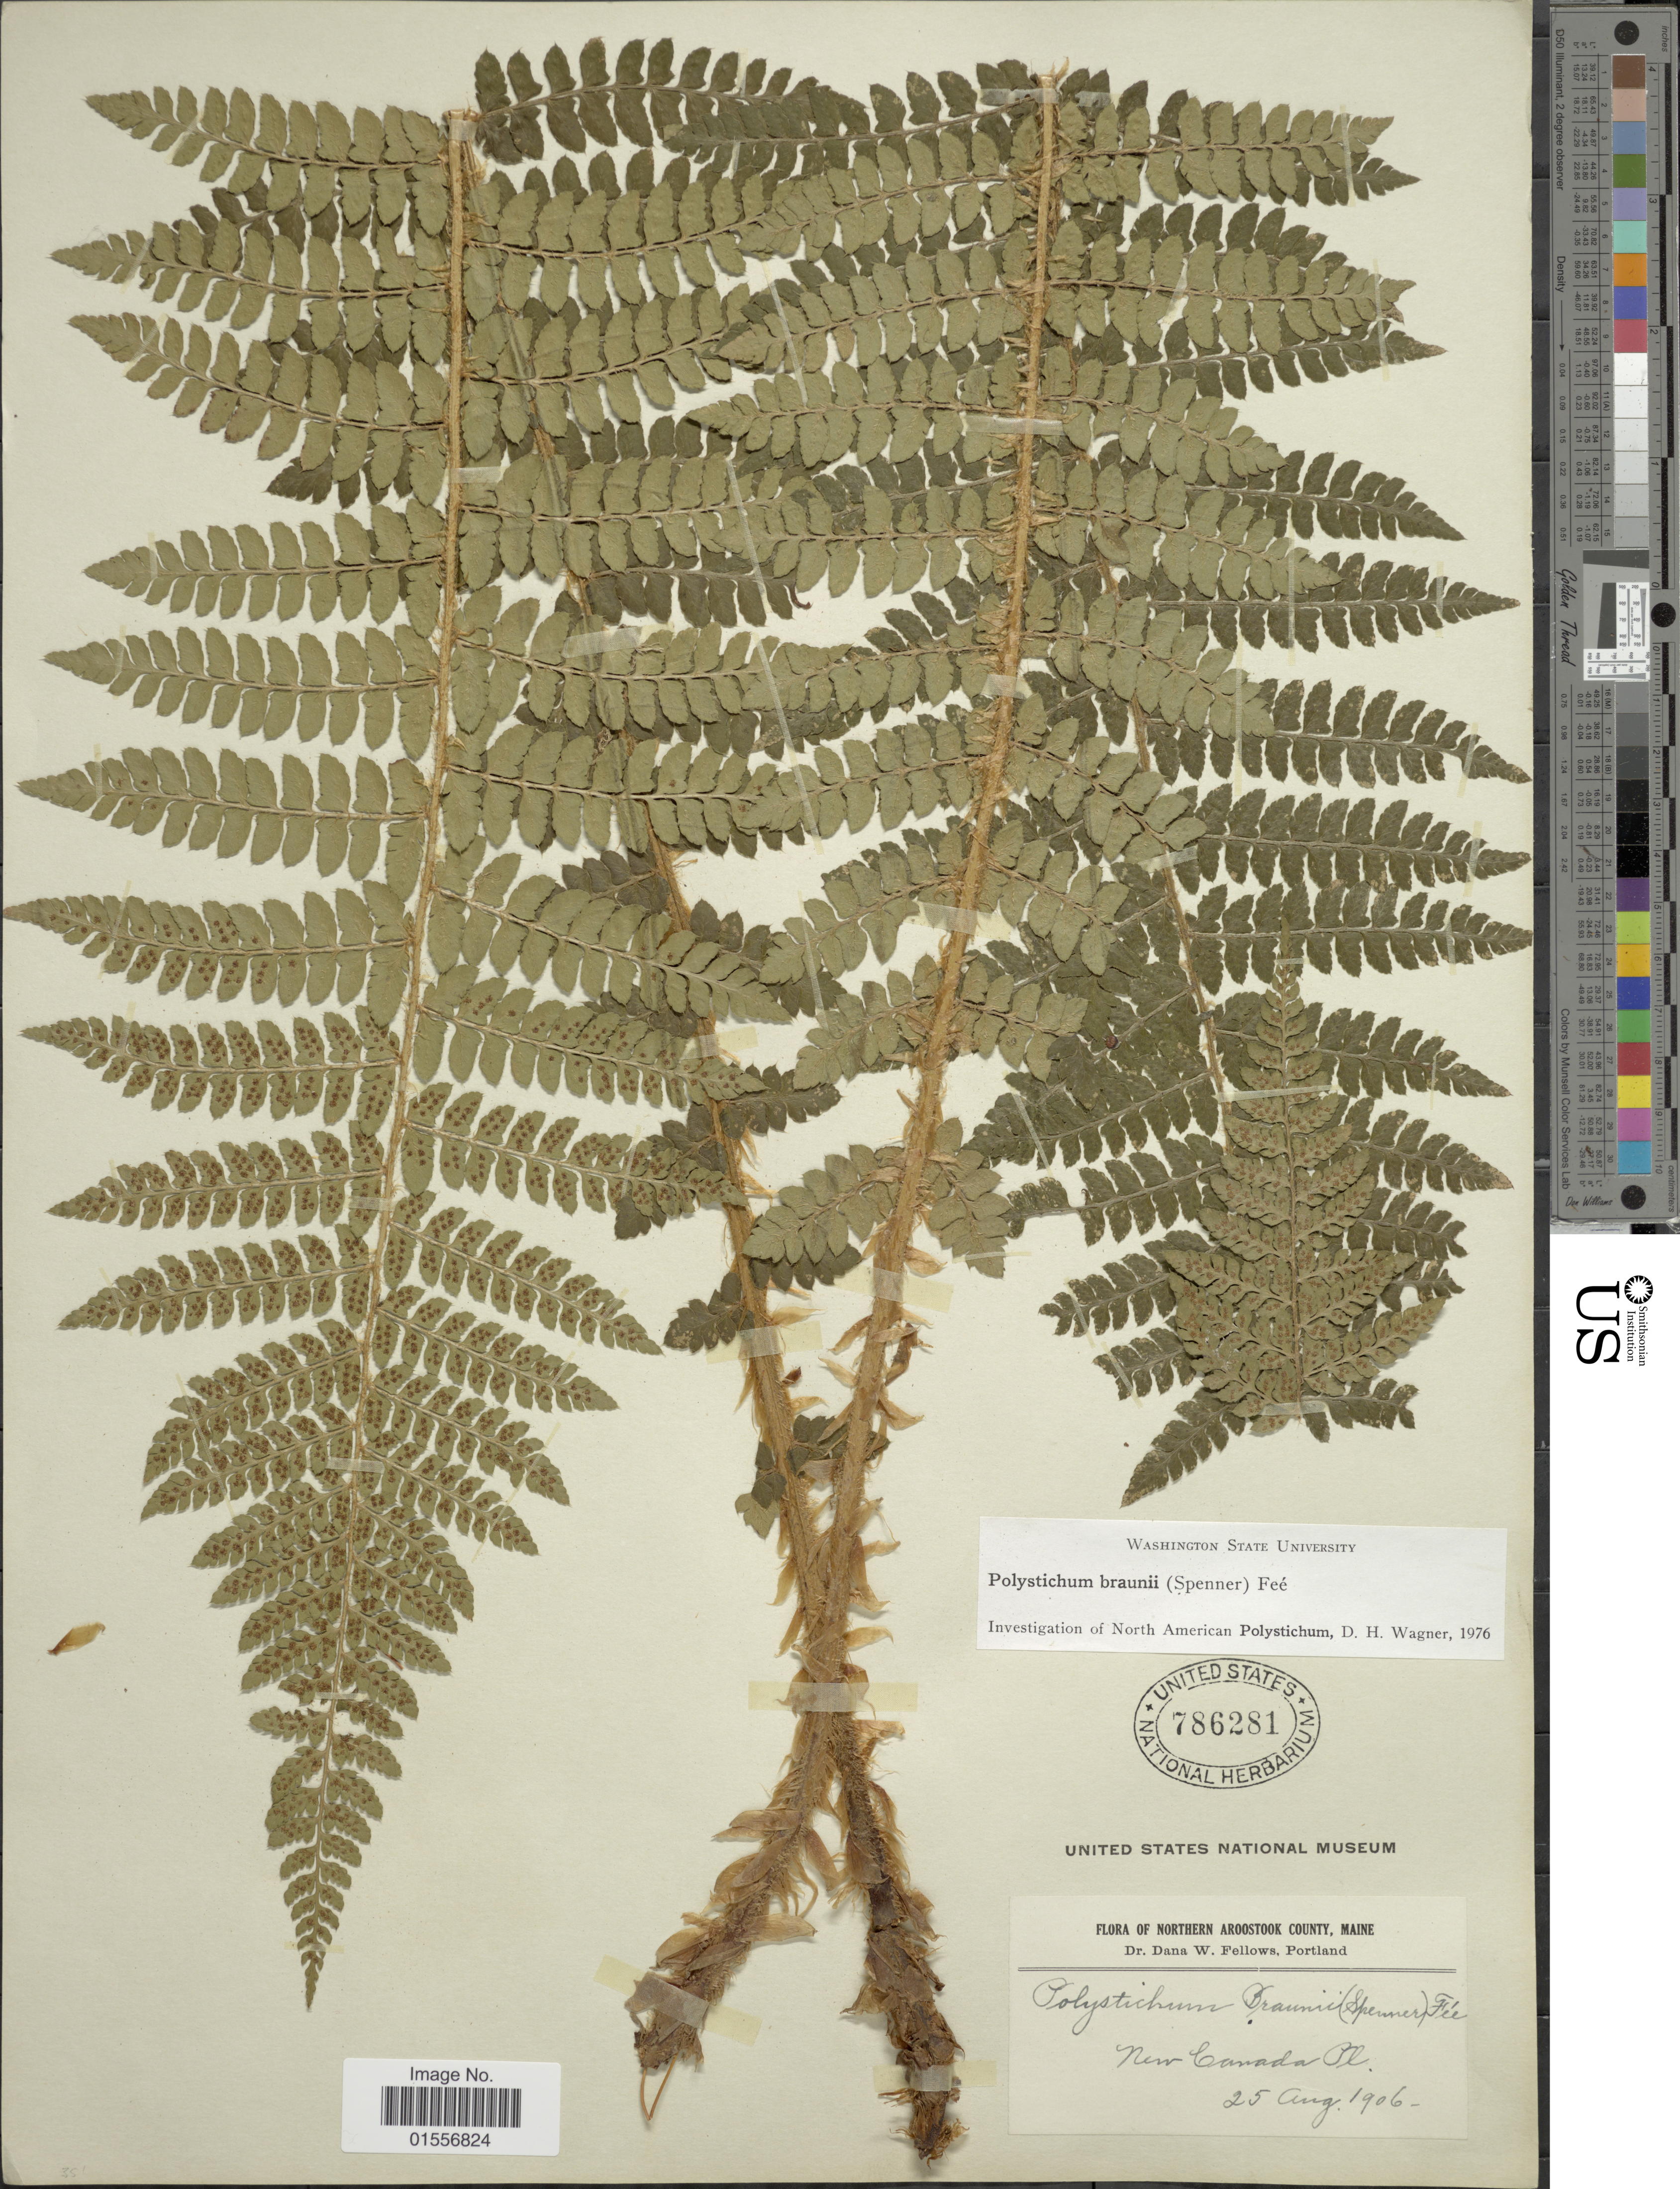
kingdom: Plantae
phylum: Tracheophyta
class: Polypodiopsida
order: Polypodiales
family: Dryopteridaceae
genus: Polystichum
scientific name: Polystichum braunii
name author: (Spenn.) Fée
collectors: D. W. Fellows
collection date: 1906-08-25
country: United States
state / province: Maine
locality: Northern Aroostook County, New Canada Pl.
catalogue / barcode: US 786281